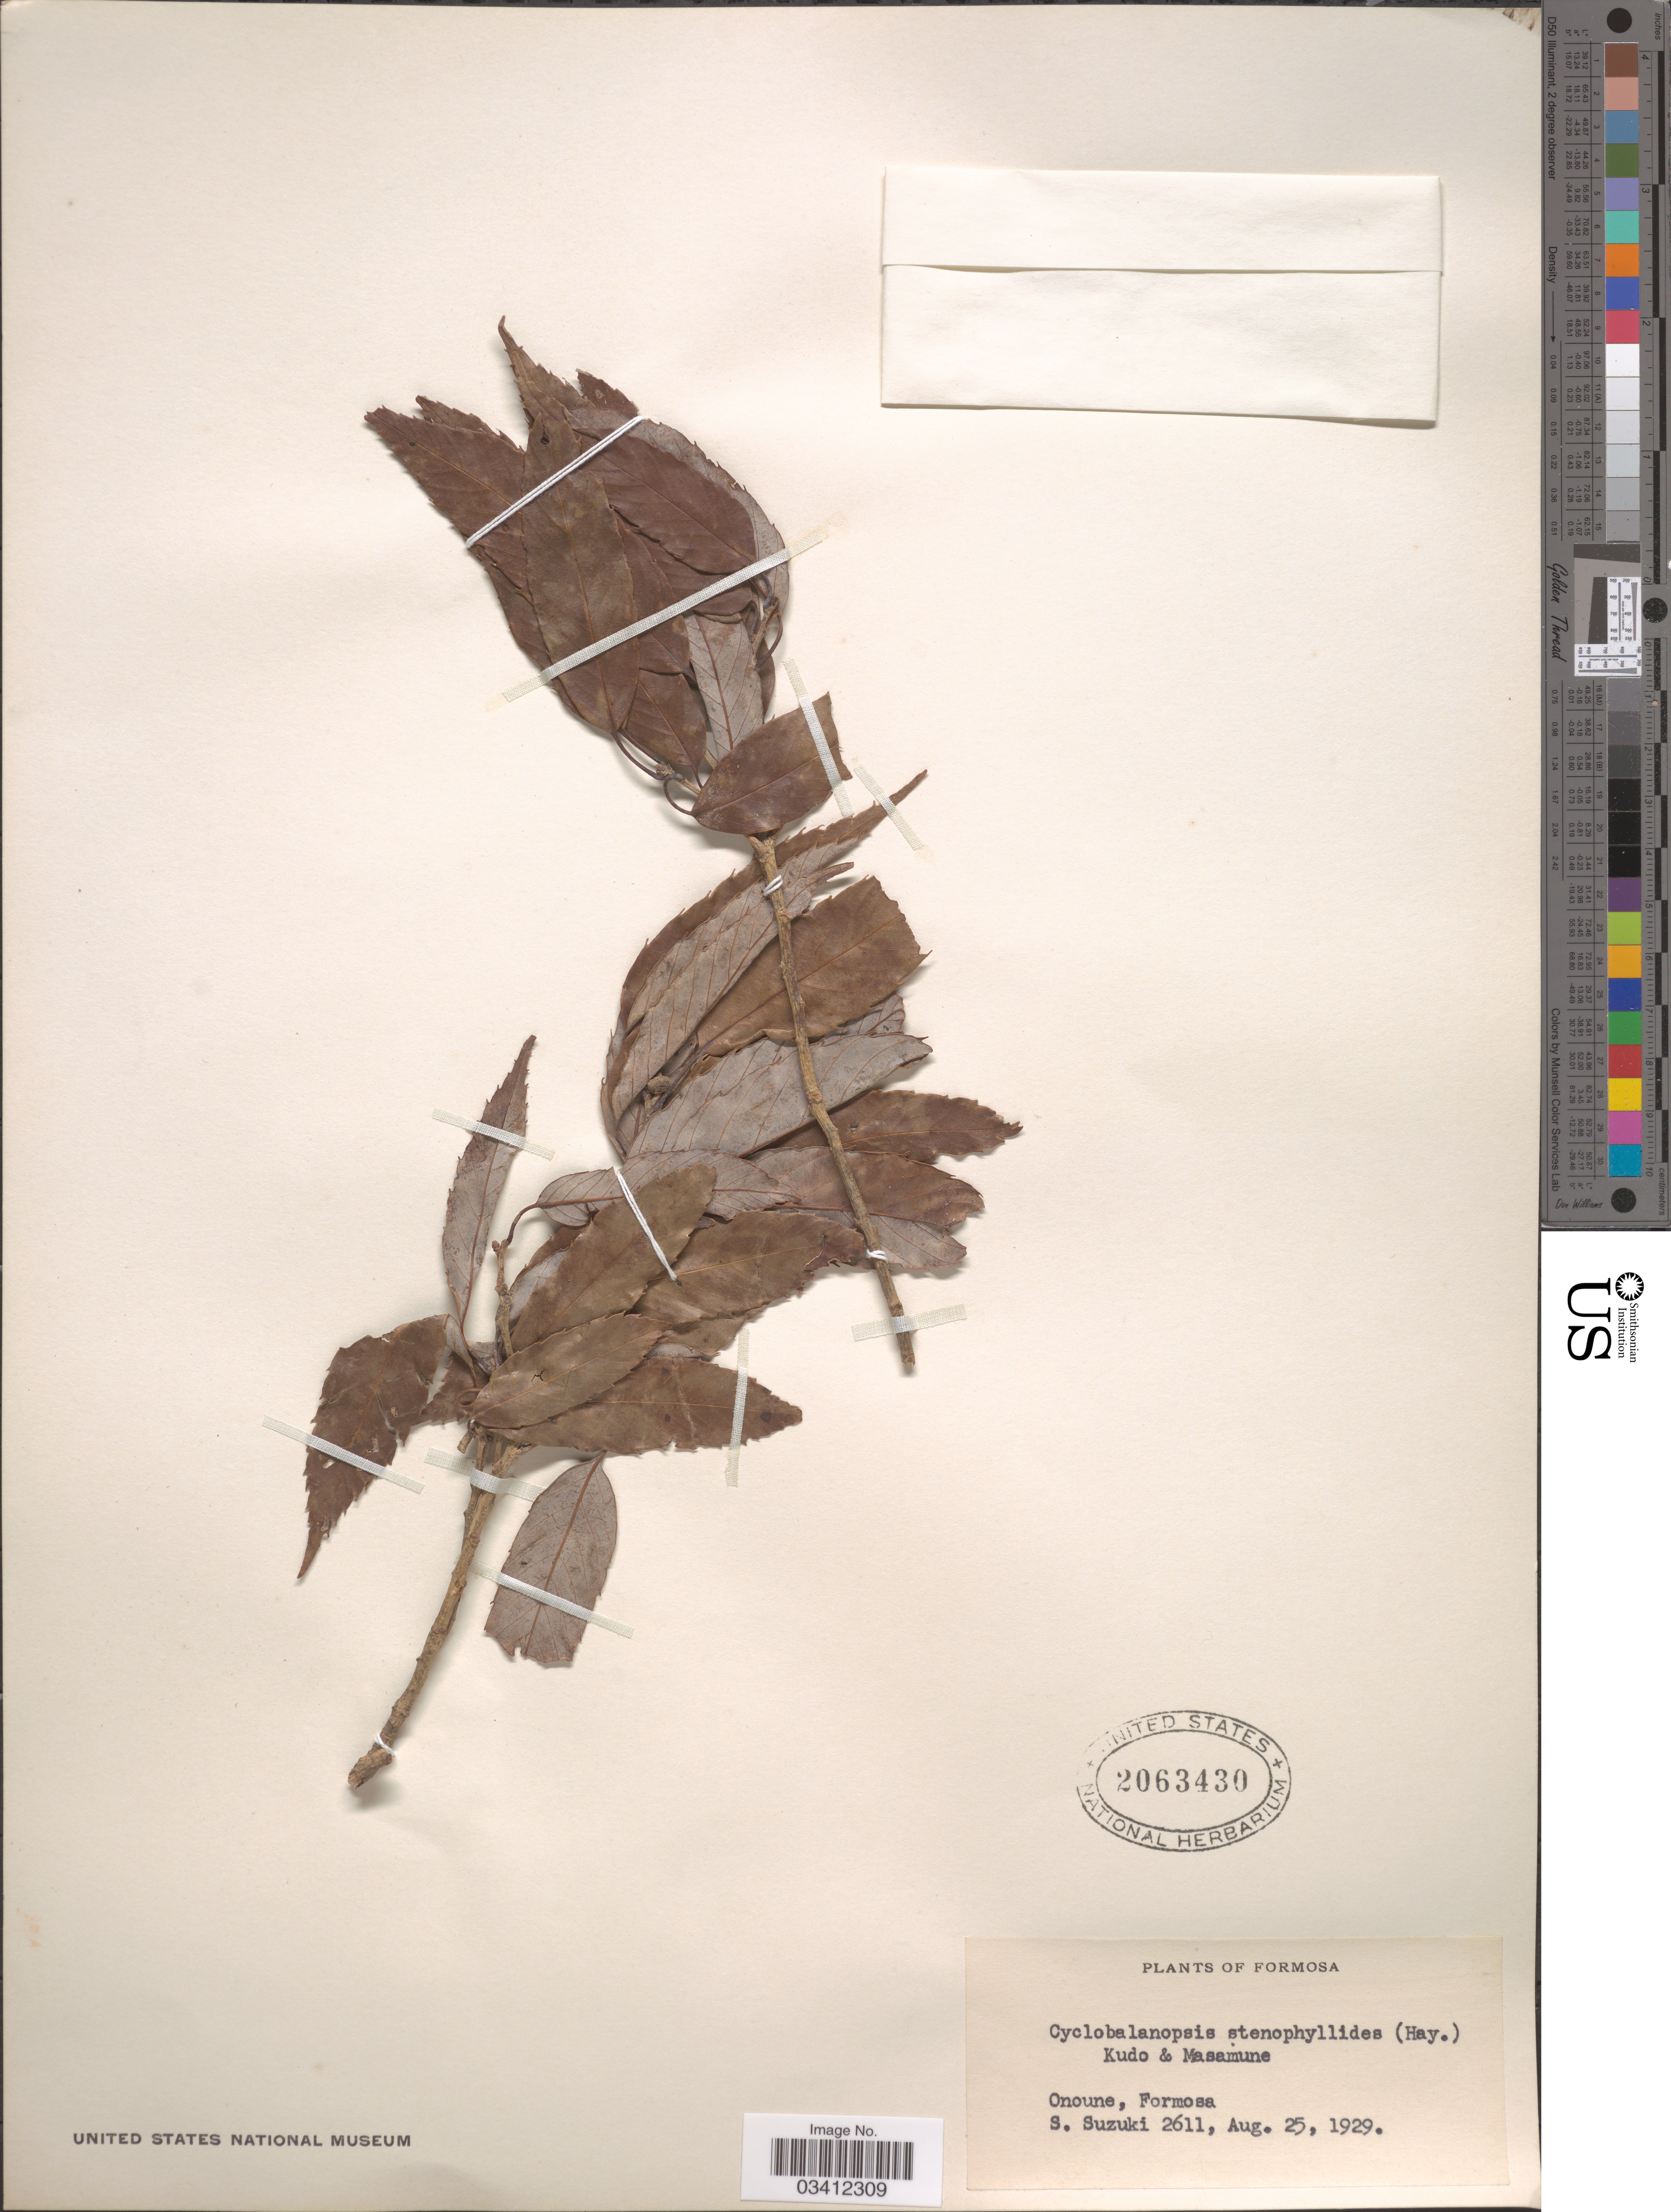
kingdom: Plantae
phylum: Tracheophyta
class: Magnoliopsida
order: Fagales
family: Fagaceae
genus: Quercus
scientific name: Quercus stenophylloides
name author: Hayata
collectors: S. Suzuki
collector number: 2611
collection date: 1929-08-25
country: Taiwan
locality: Formosa. Onoune.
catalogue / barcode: US 2063430